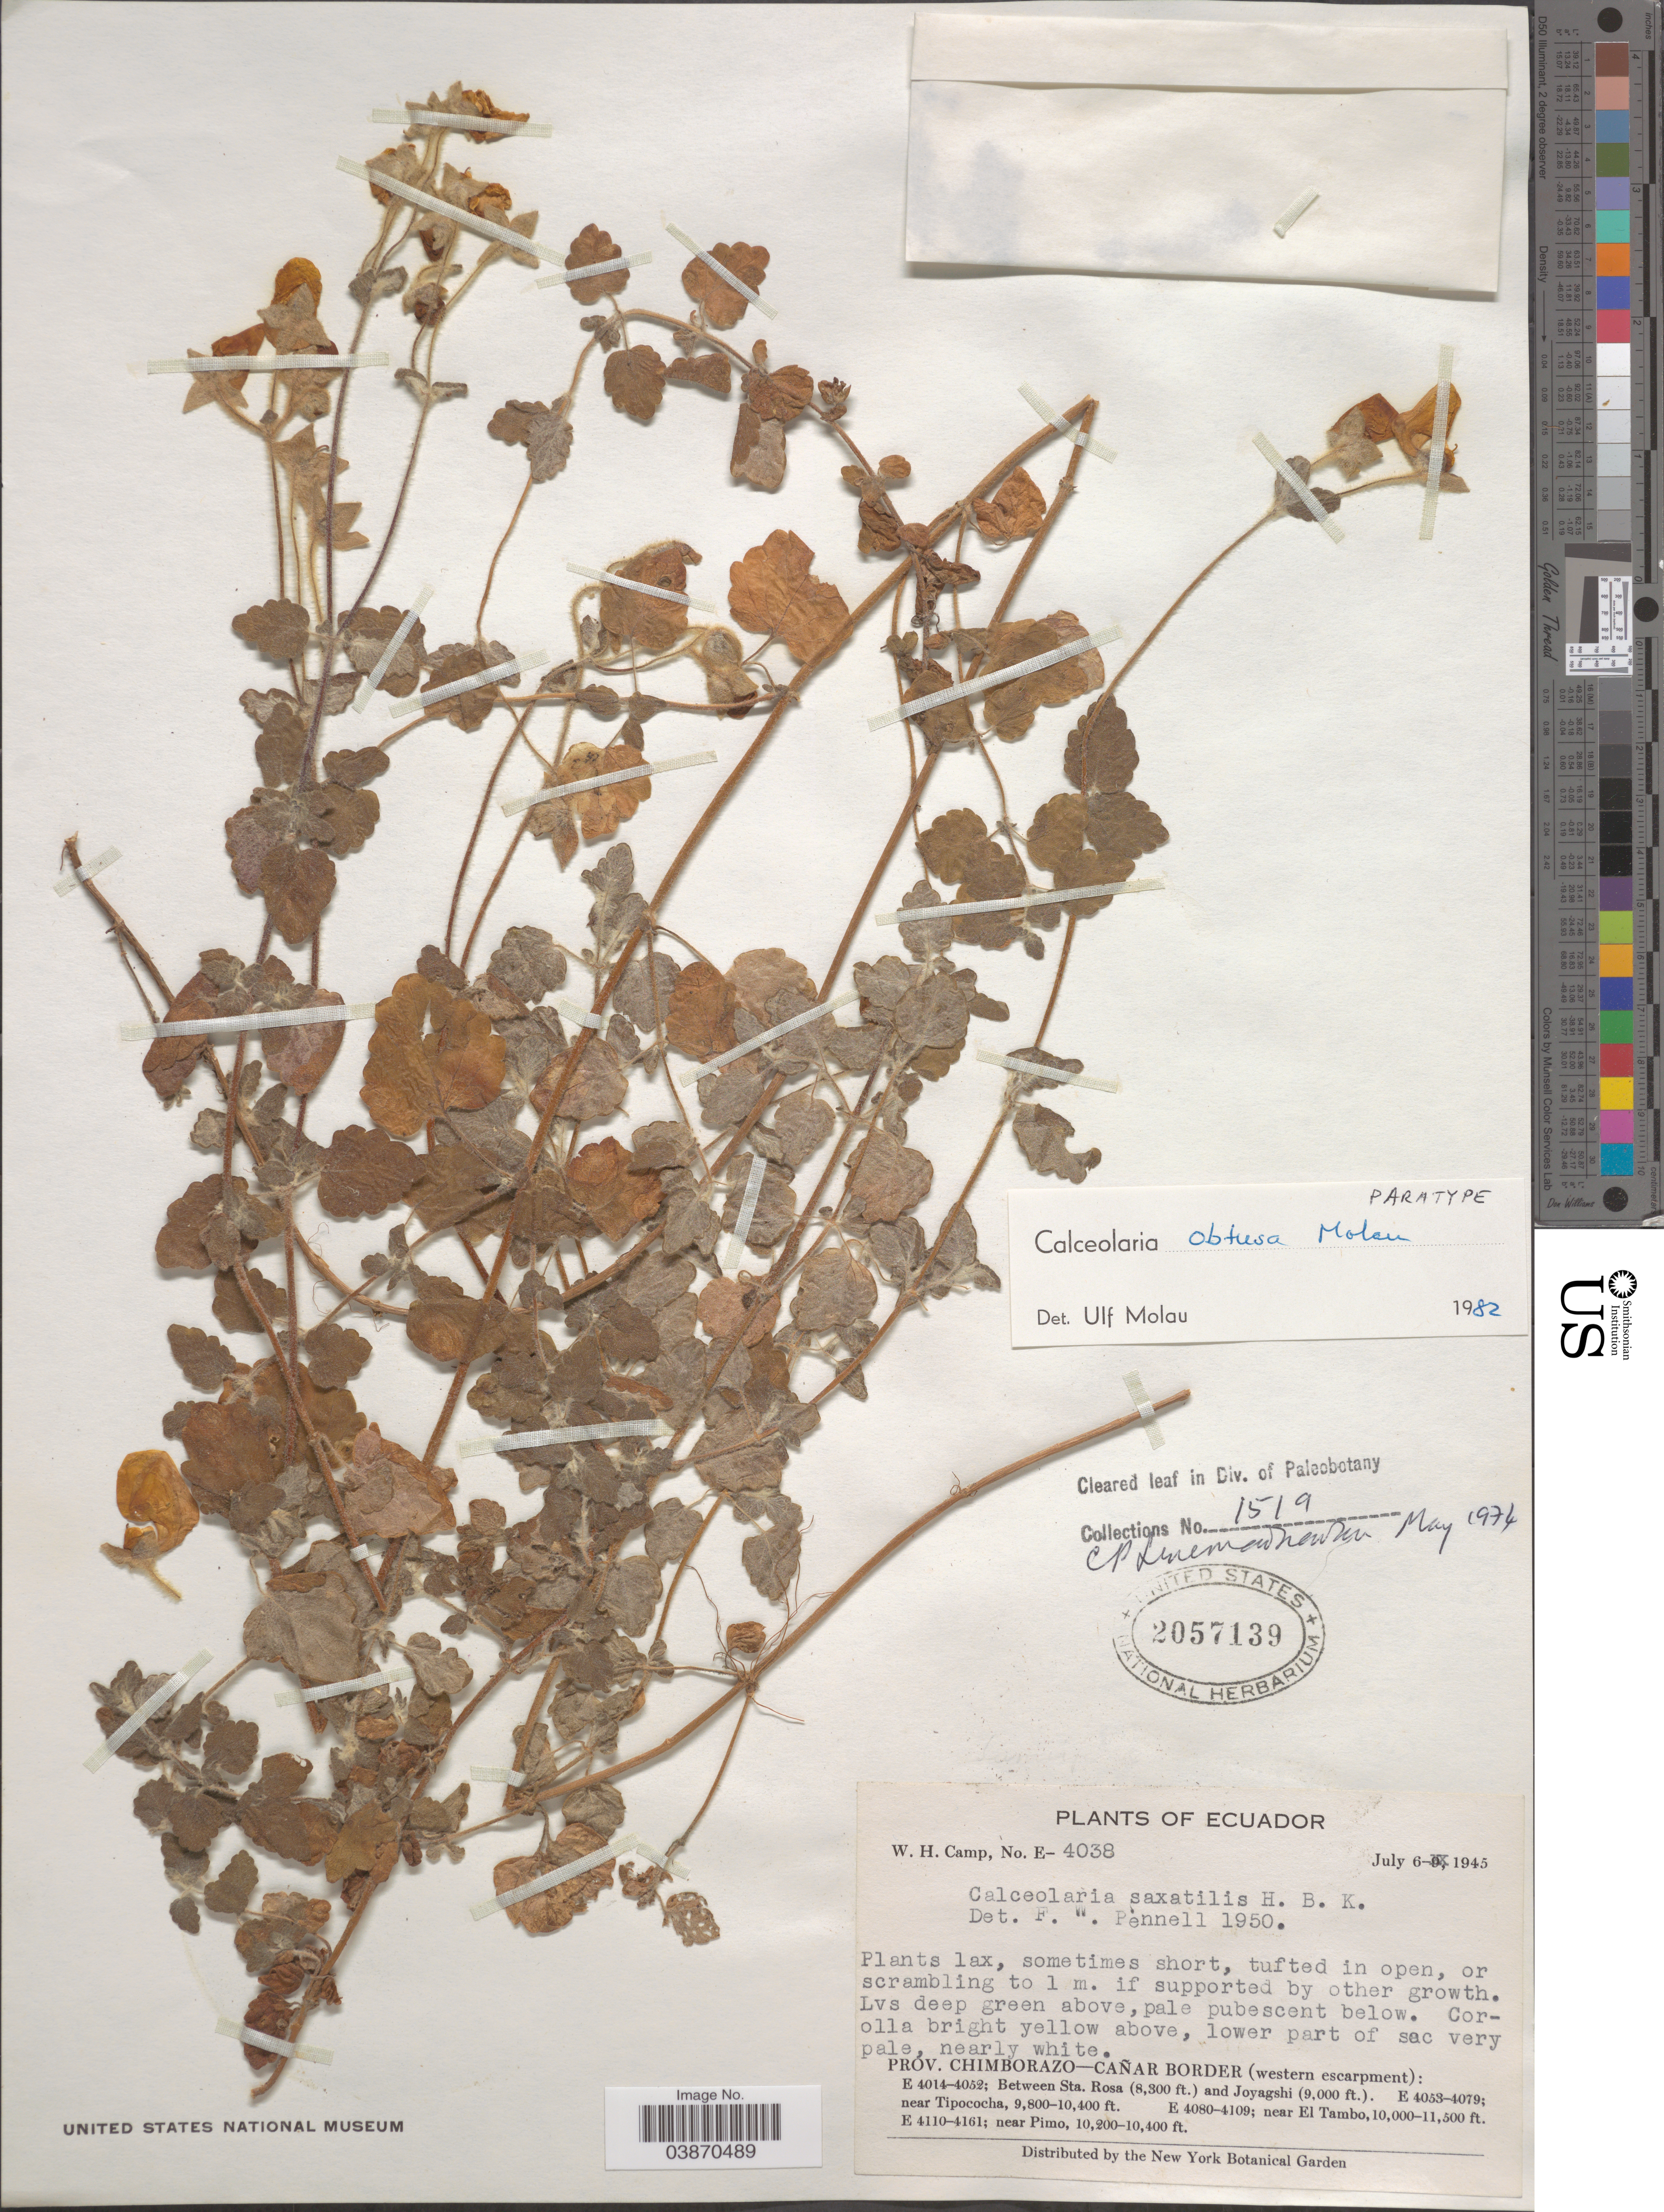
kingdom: Plantae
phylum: Tracheophyta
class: Magnoliopsida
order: Lamiales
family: Calceolariaceae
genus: Calceolaria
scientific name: Calceolaria obtusa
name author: Molau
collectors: W. H. Camp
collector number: E-4038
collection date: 1945-07-06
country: Ecuador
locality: Prov. Chimborazo-Cañar Border (western escarpment): Between Sta. Rosa and Joyagshi.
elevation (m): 2530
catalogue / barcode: US 2057139